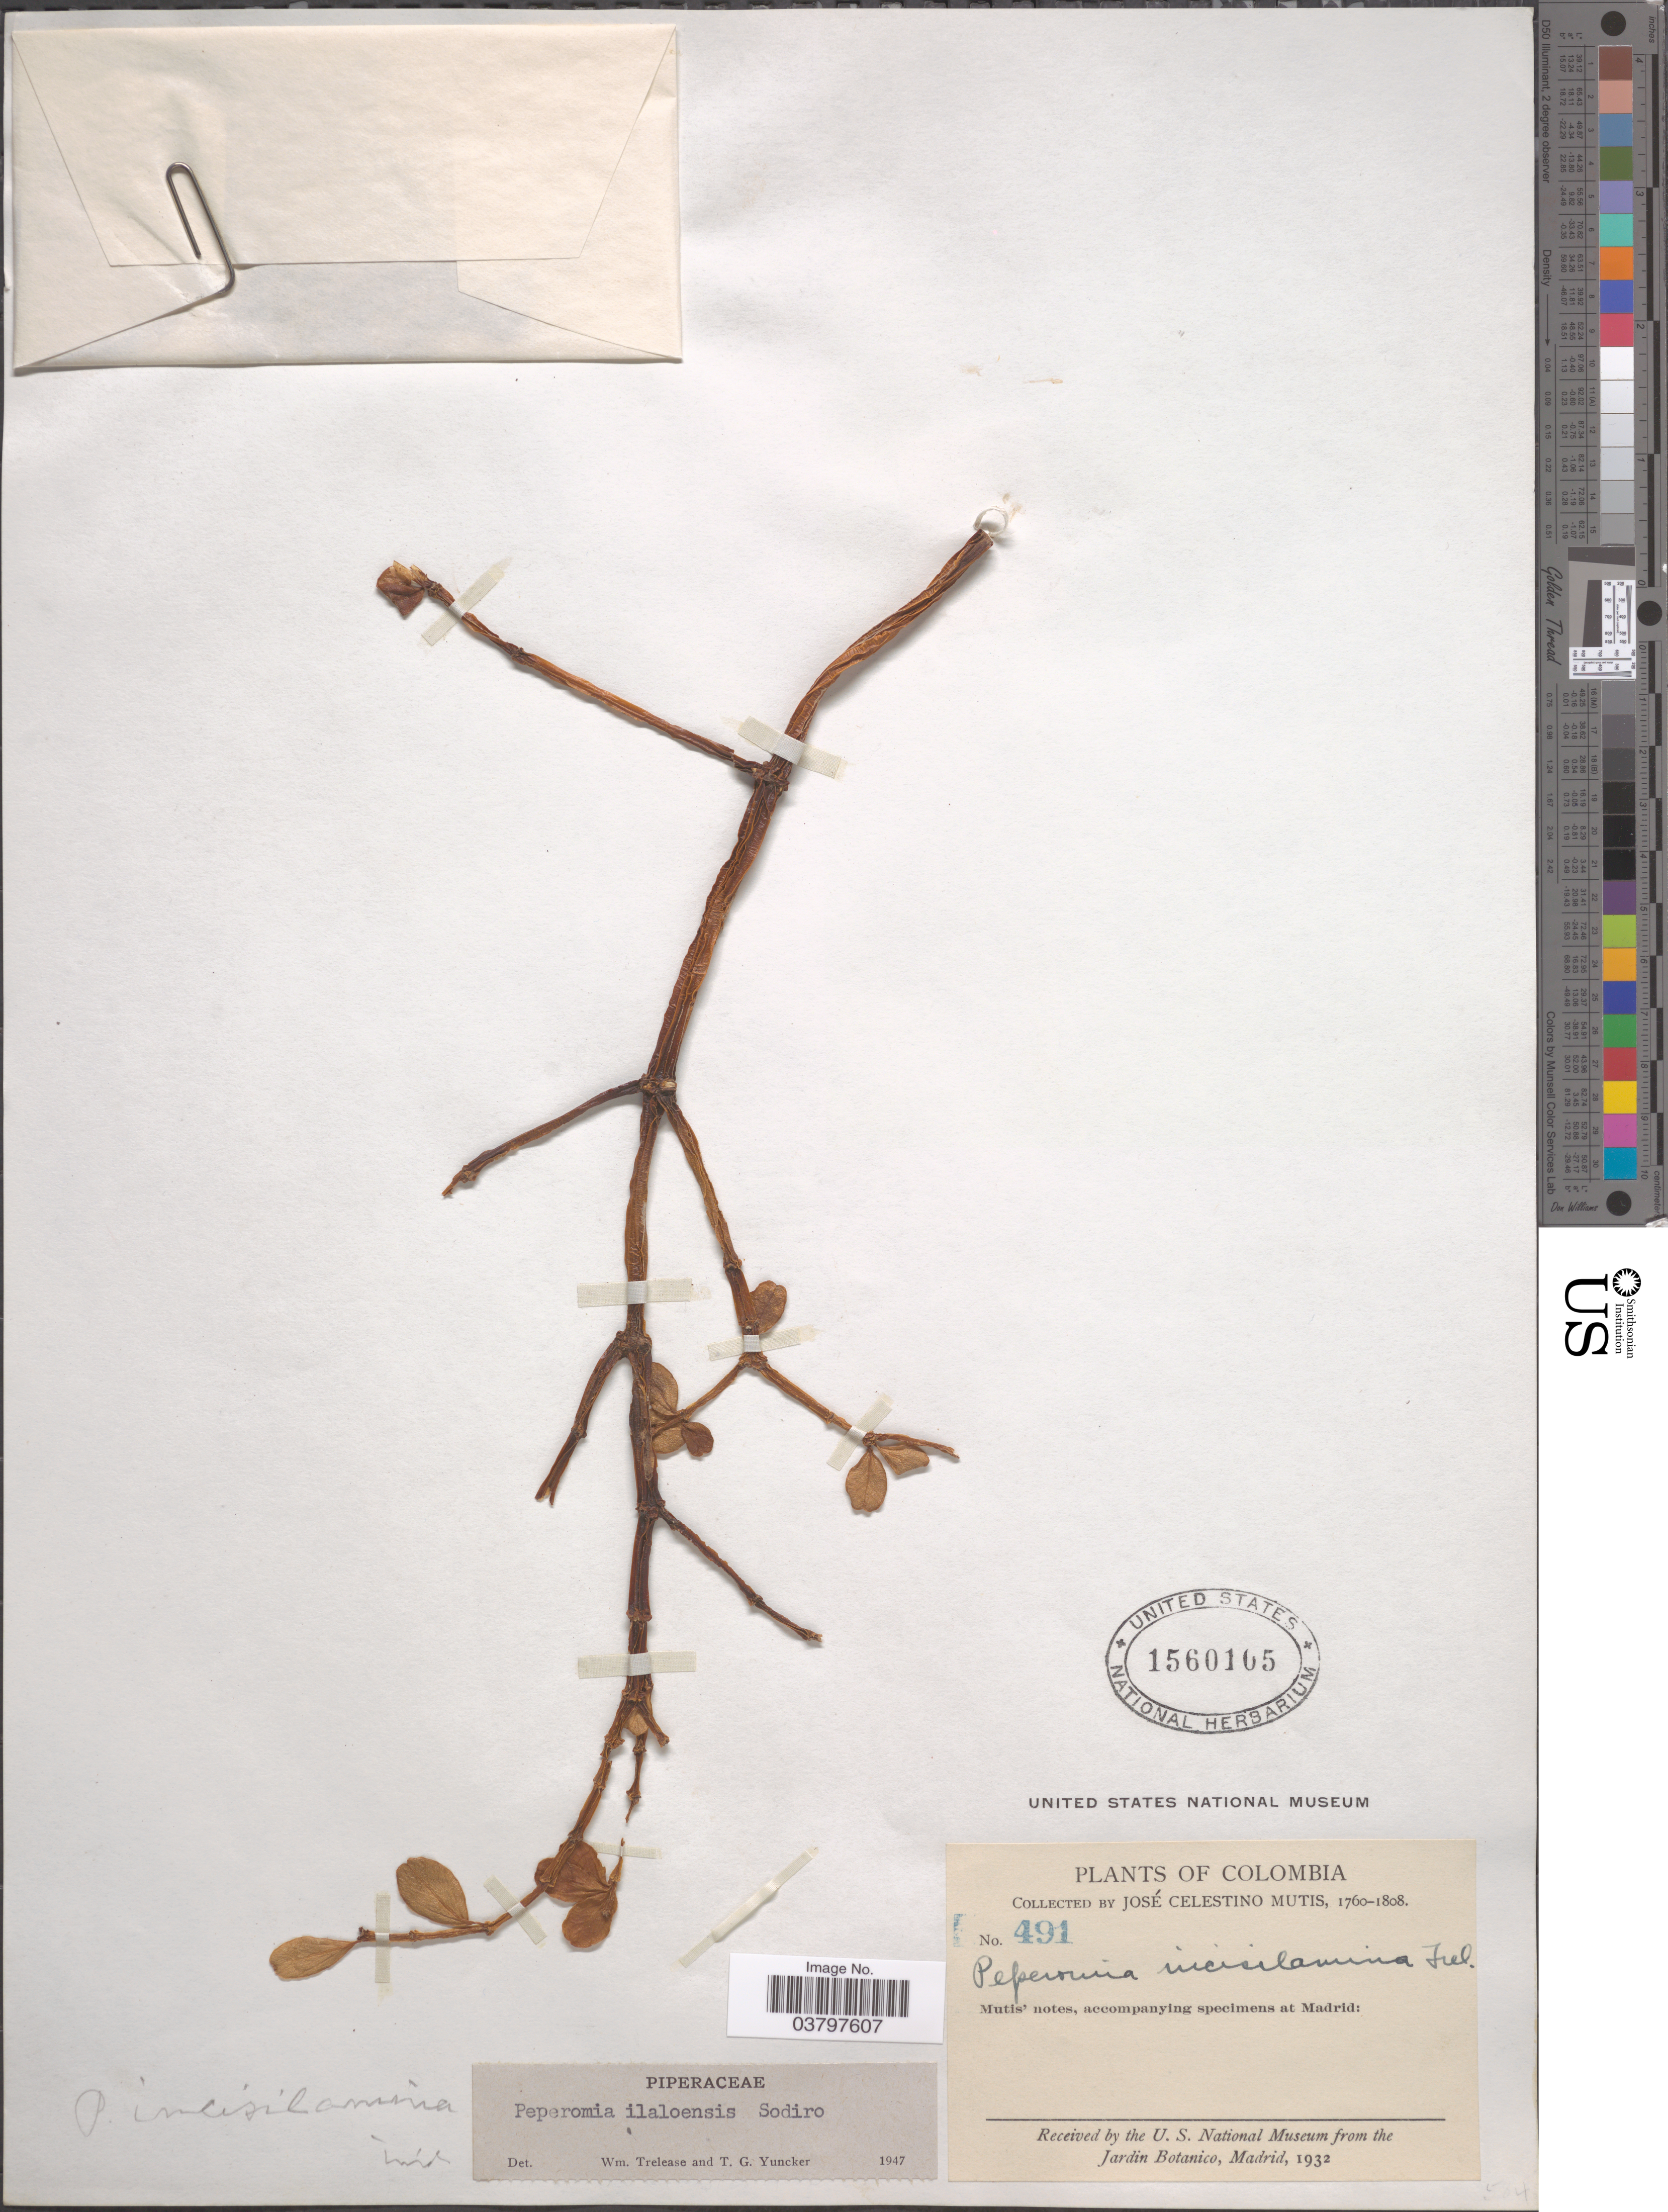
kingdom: Plantae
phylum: Tracheophyta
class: Magnoliopsida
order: Piperales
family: Piperaceae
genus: Peperomia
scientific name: Peperomia ilaloensis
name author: Sodiro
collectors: J. C. B. Mutis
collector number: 491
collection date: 1760/1808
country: Colombia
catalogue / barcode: US 1560105